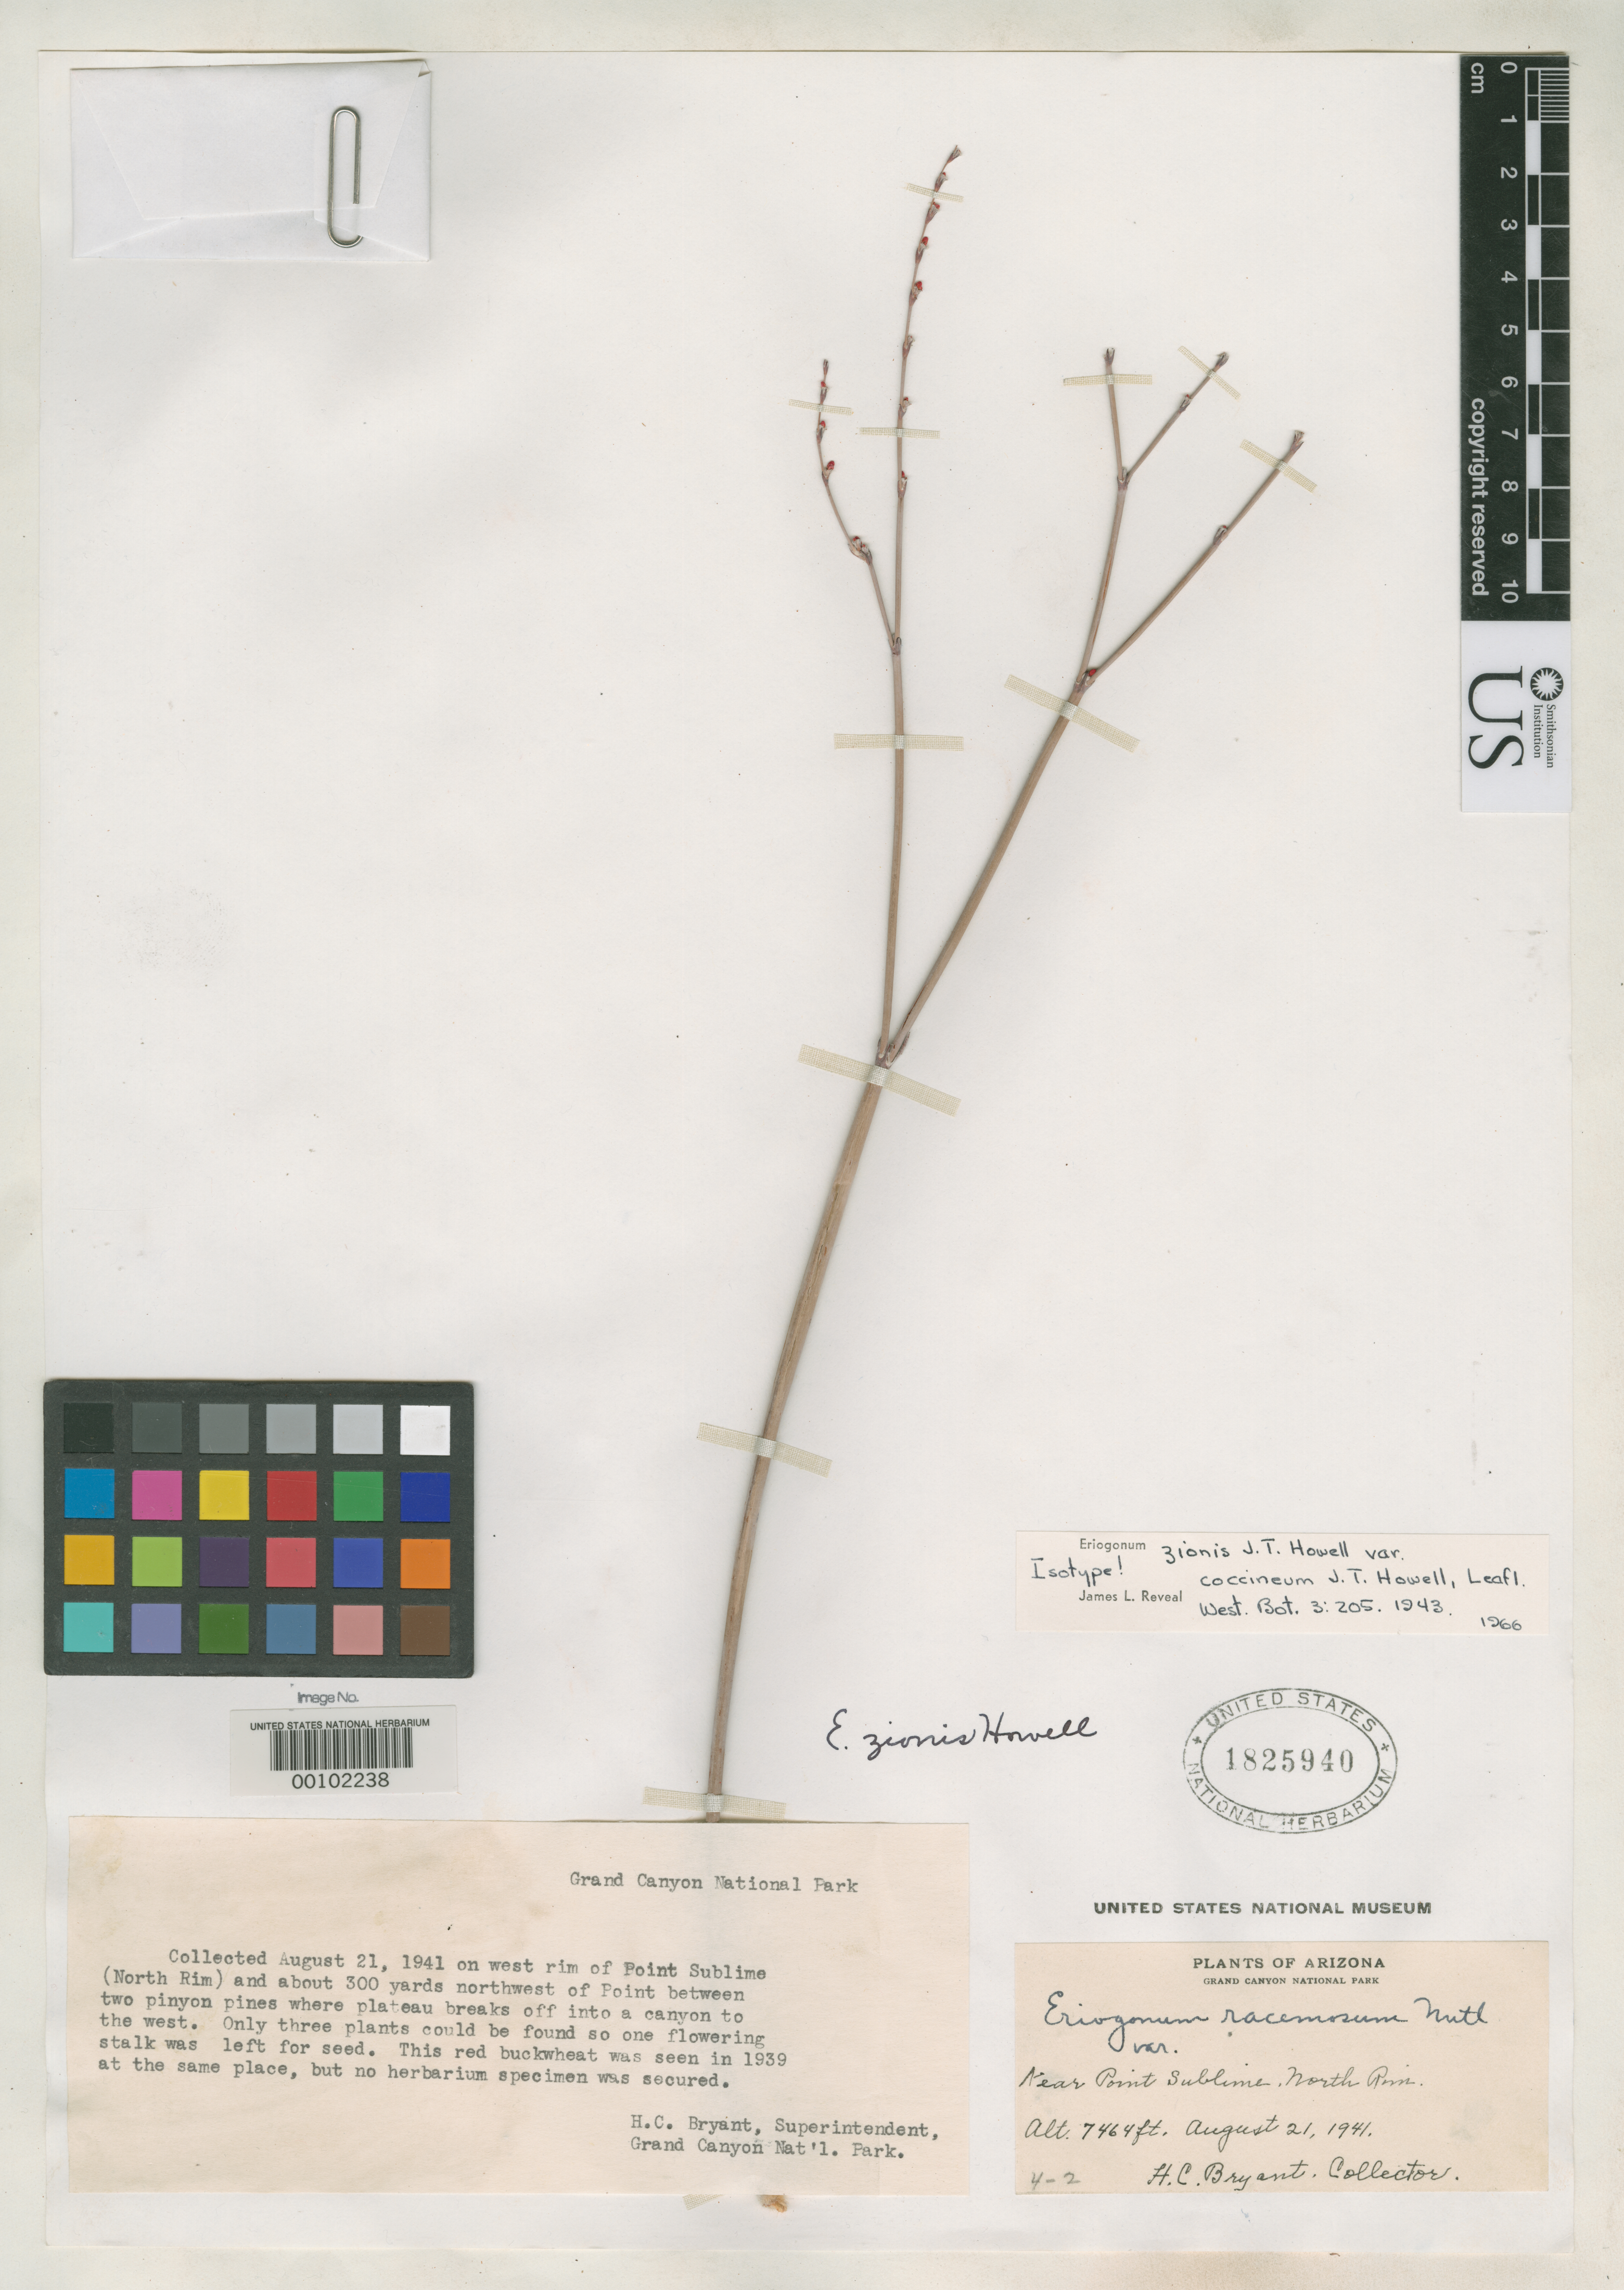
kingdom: Plantae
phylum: Tracheophyta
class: Magnoliopsida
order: Caryophyllales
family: Polygonaceae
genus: Eriogonum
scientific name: Eriogonum zionis var. coccineum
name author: J.T. Howell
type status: Isotype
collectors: H. Bryant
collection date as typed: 21 Aug 1941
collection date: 1941-08-21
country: United States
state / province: Arizona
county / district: Coconino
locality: Grand Canyon National Park, near Point Sublime, North Rim.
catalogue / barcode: US 1825940